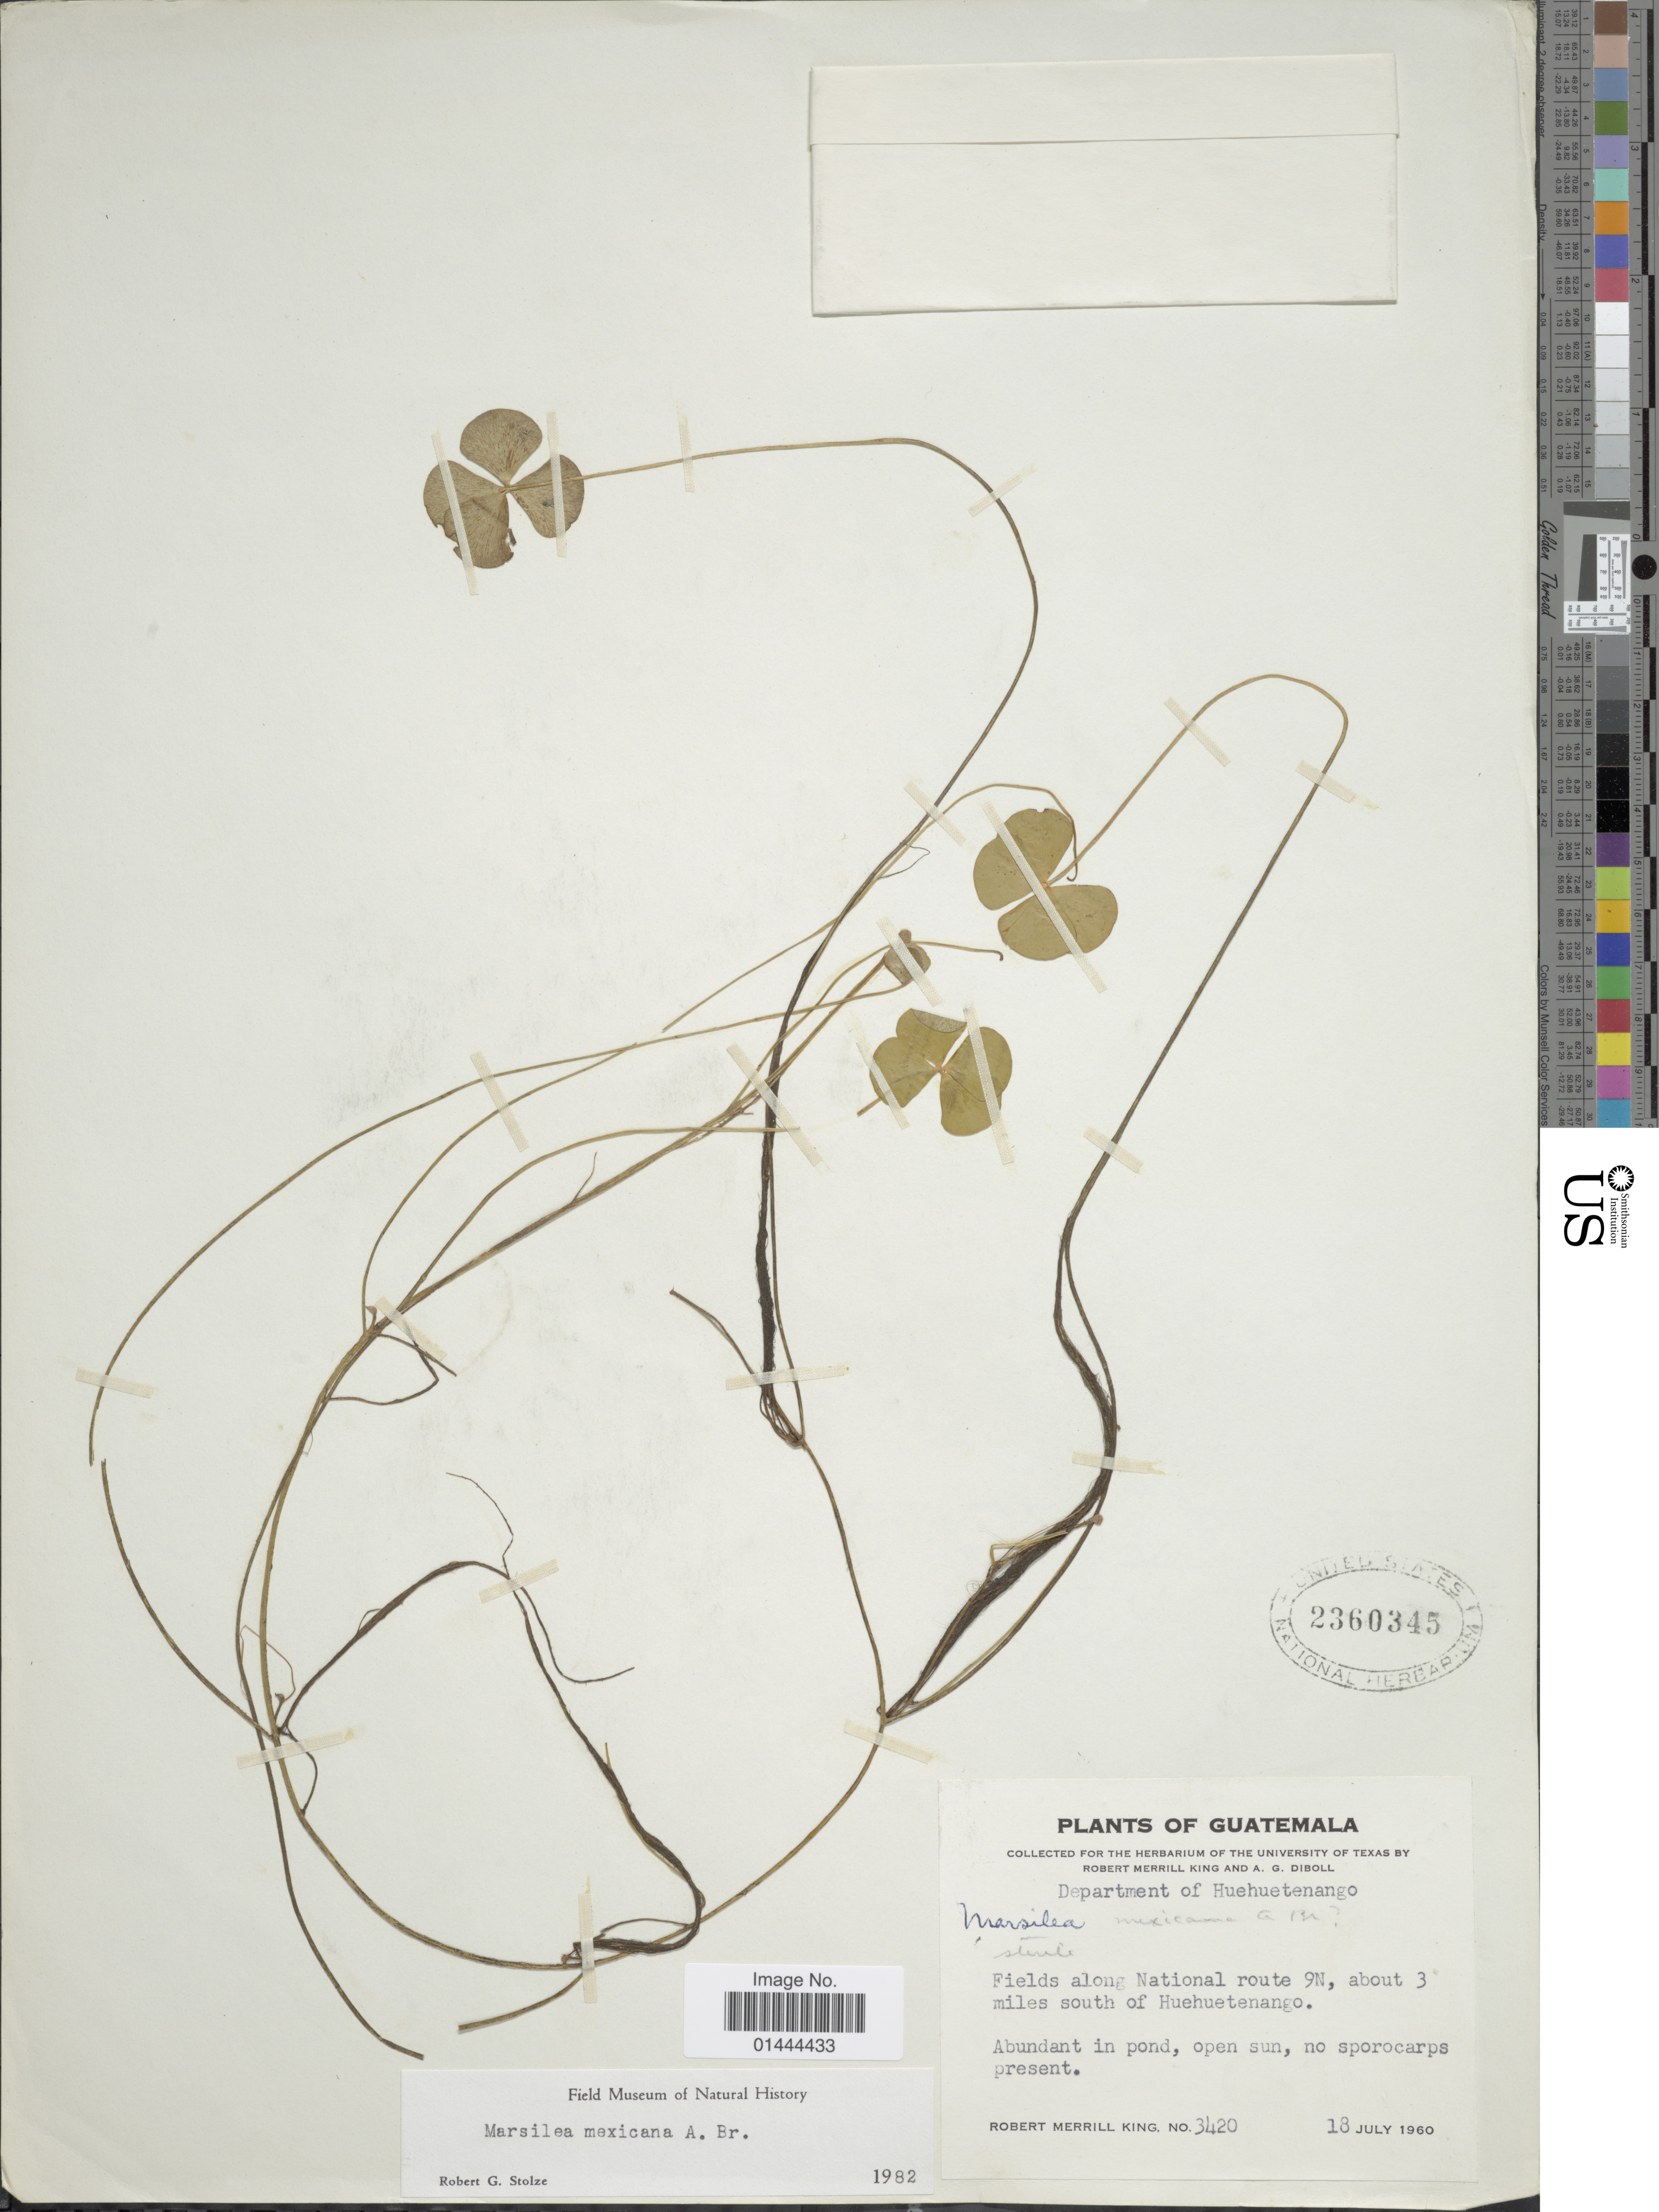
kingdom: Plantae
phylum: Tracheophyta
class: Polypodiopsida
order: Salviniales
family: Marsileaceae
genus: Marsilea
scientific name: Marsilea mexicana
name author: A. Braun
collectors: R. M. King & A. Diboll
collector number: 3420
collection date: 1960-07-18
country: Guatemala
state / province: Huehuetenango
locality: Fields along National route 9N, about 3 miles south of Huehuetenango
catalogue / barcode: US 2360345